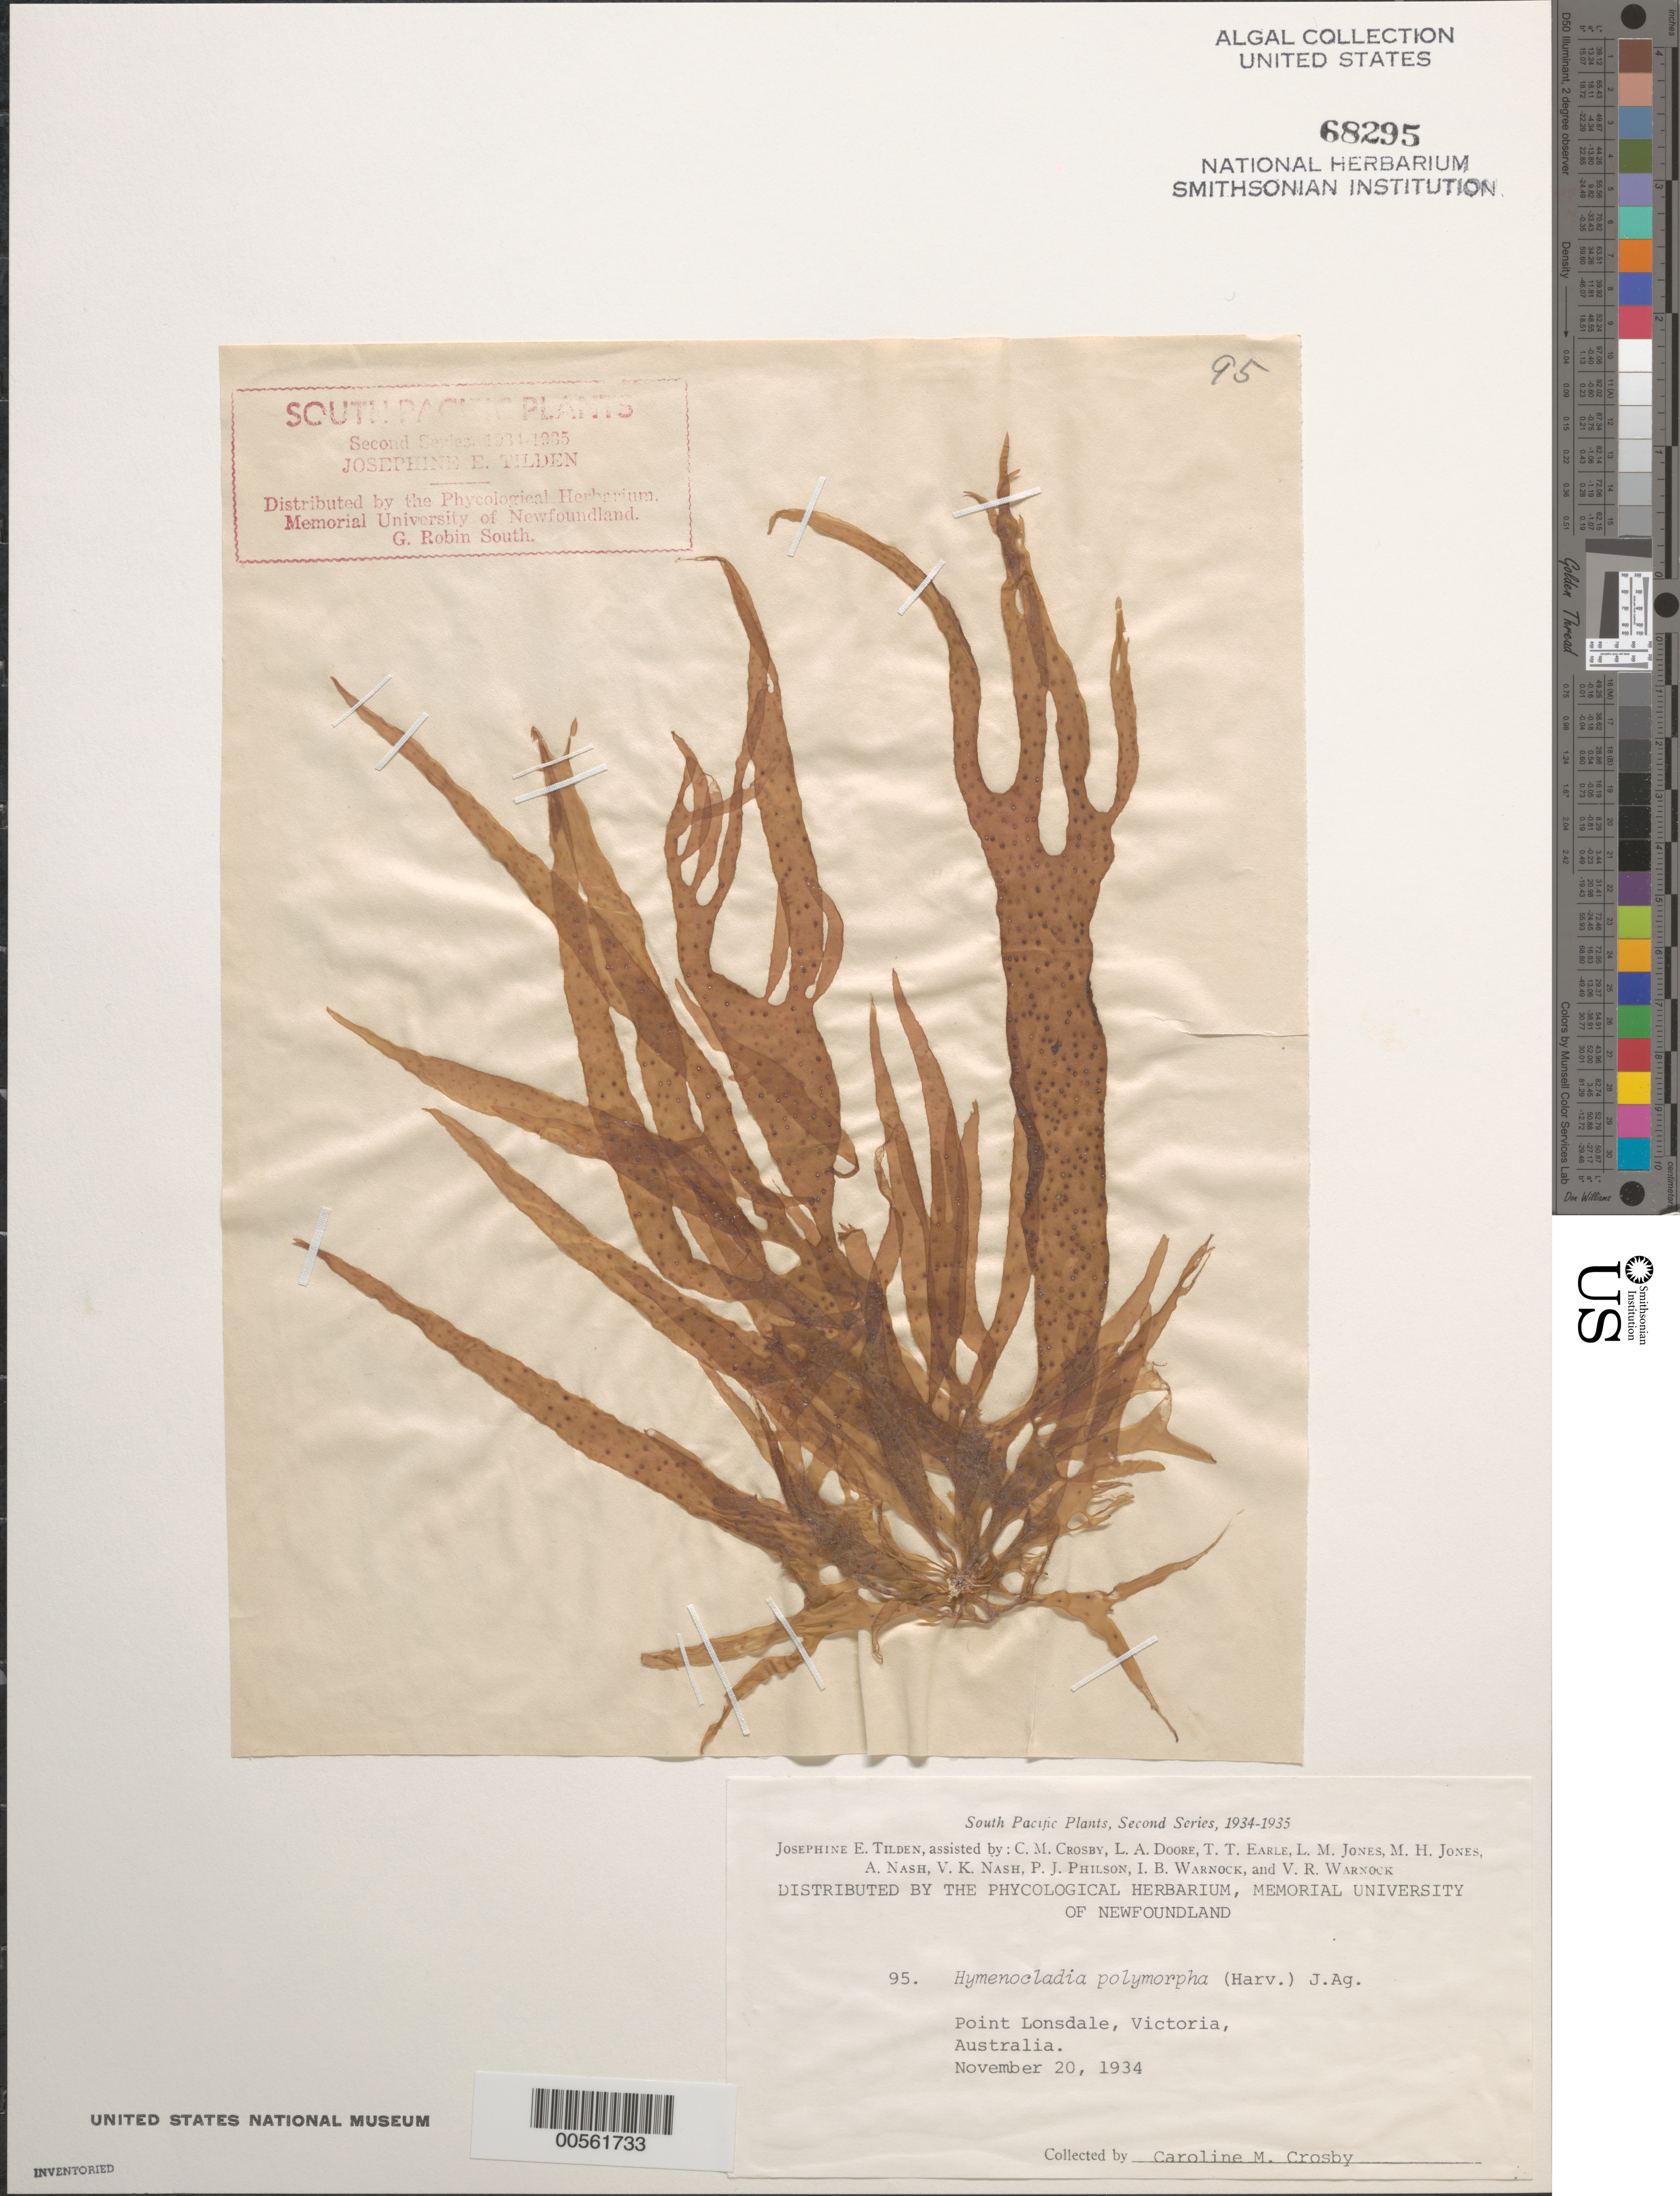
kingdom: Plantae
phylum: Rhodophyta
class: Florideophyceae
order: Rhodymeniales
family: Hymenocladiaceae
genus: Hymenocladia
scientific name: Hymenocladia chondricola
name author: (Sonder) J.A. Lewis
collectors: C. M. Crosby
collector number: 95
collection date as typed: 20 Nov 1934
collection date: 1934-11-20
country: Australia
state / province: Victoria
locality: Point lonsdale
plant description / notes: Tilden, South Pacific Plants, Second Series, 1934-1935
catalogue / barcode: US 68295